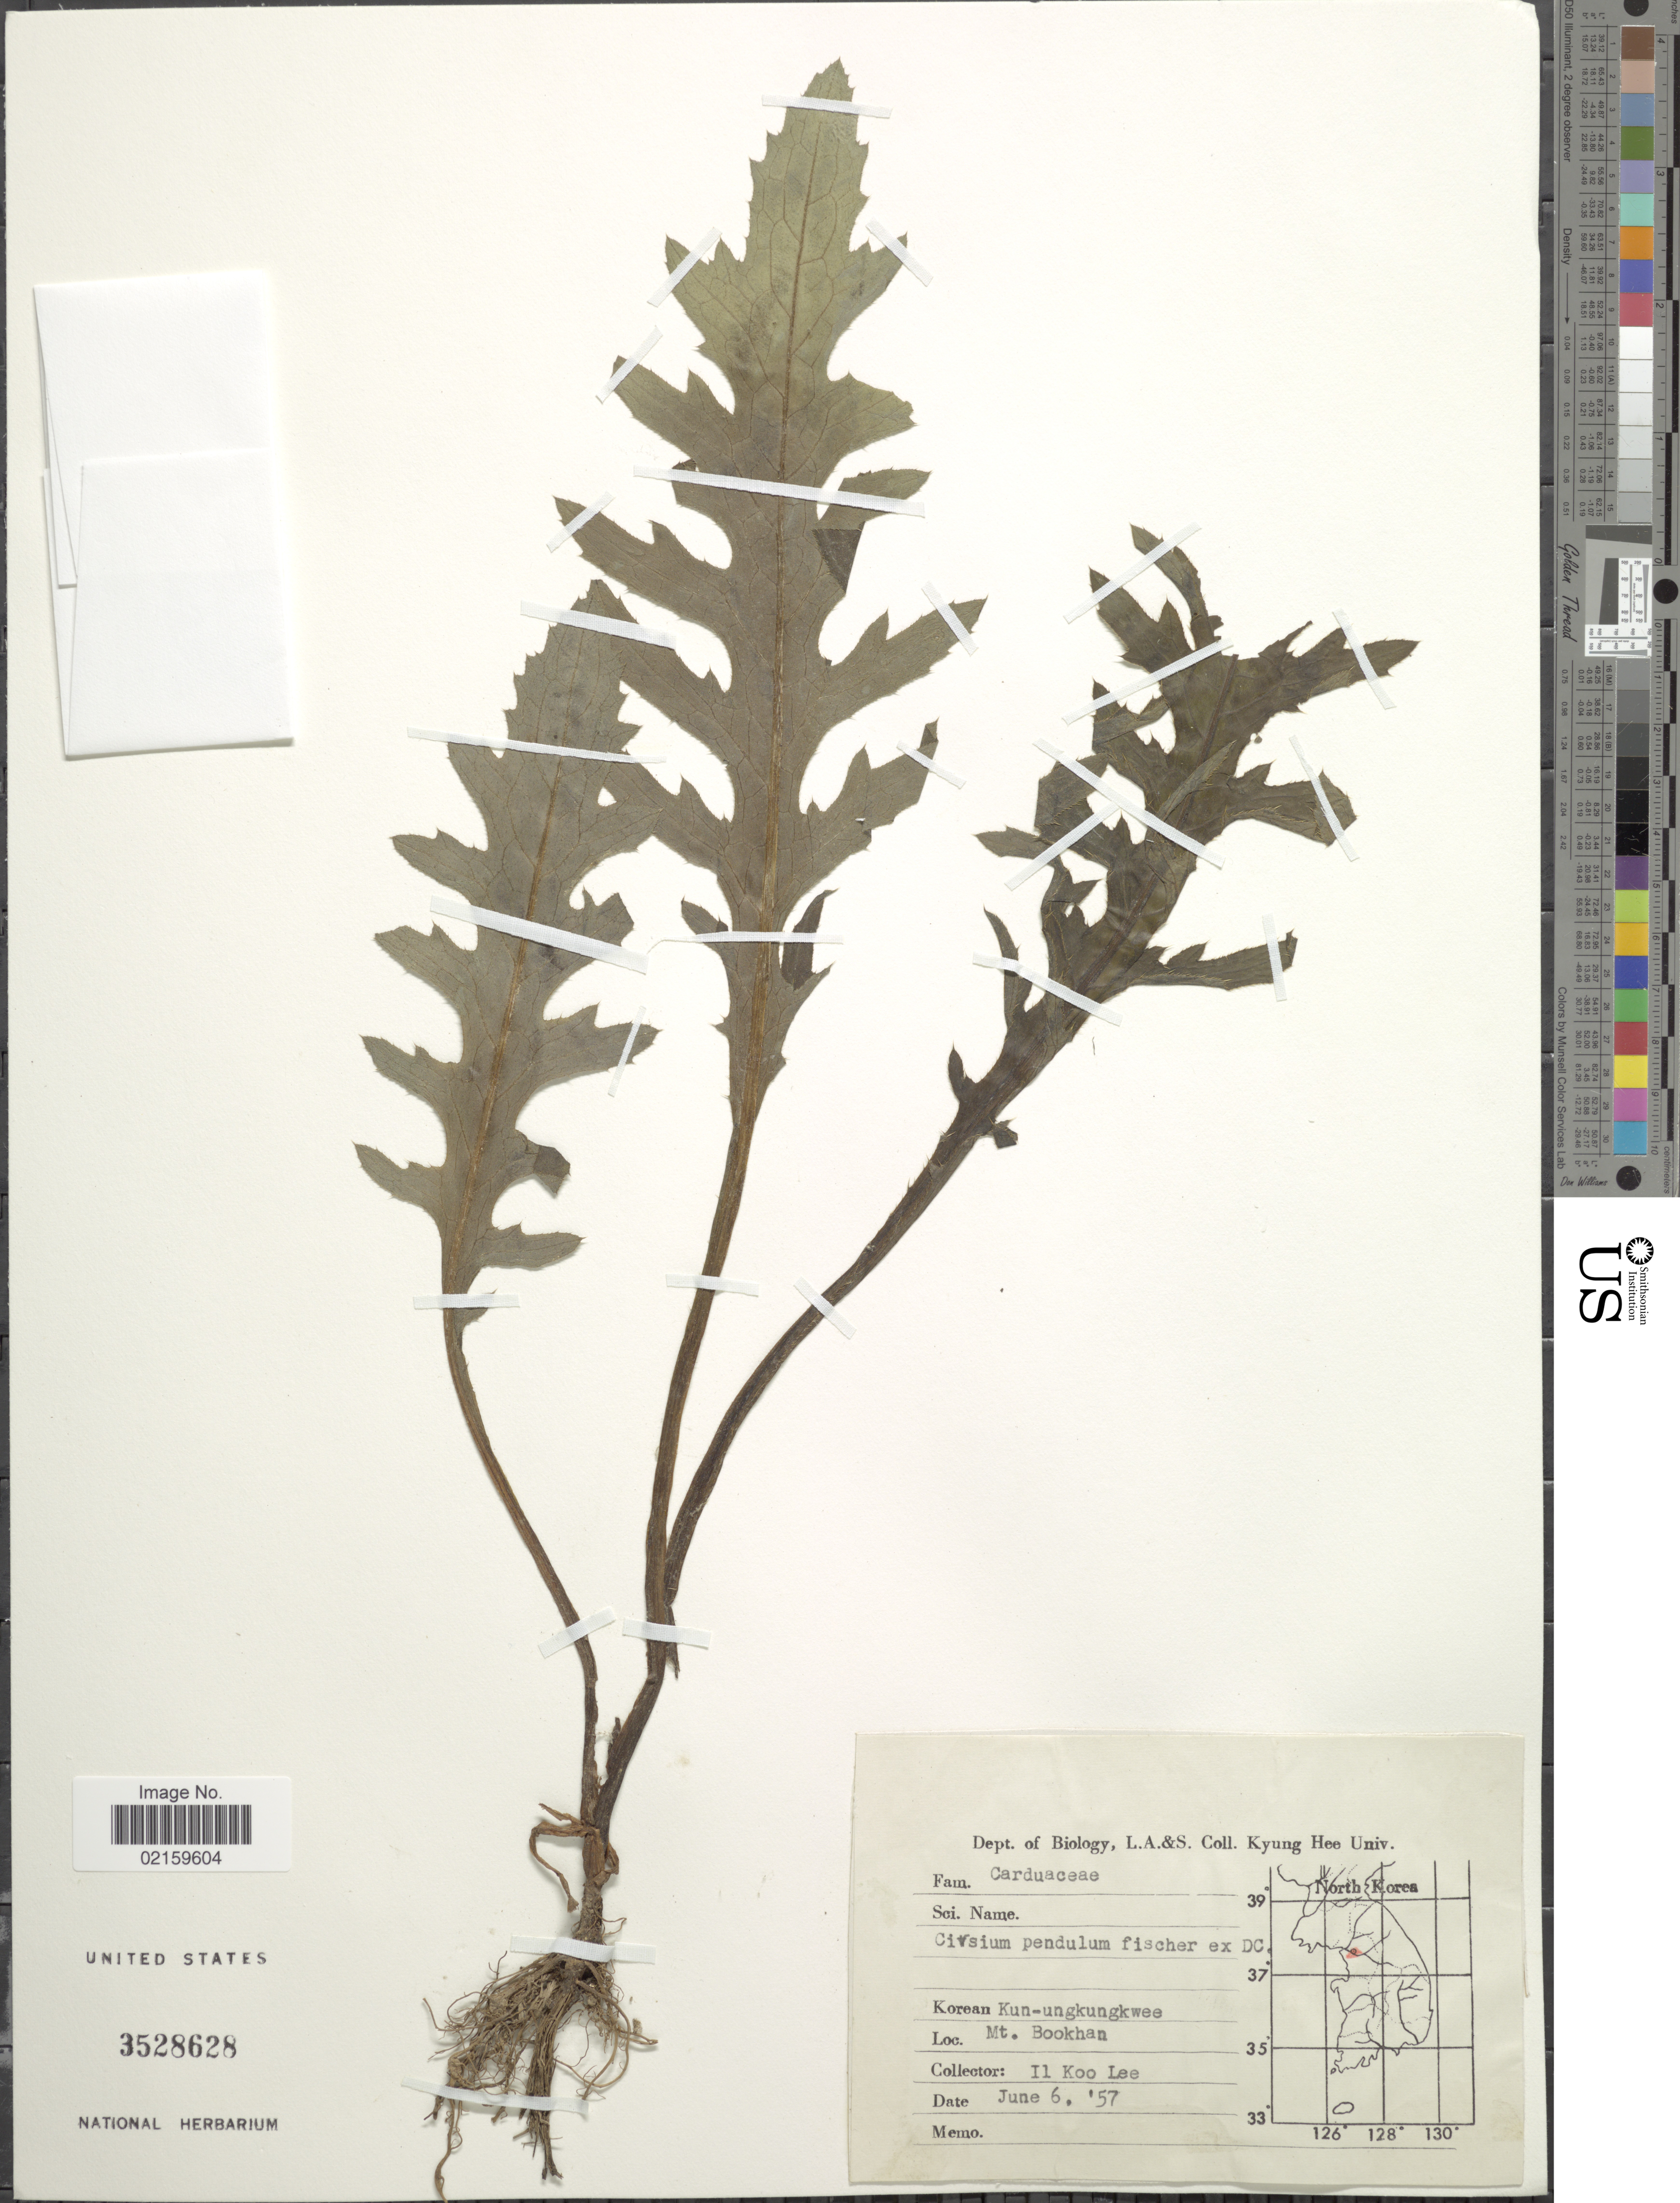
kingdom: Plantae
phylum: Tracheophyta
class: Magnoliopsida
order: Asterales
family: Asteraceae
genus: Cirsium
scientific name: Cirsium pendulum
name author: Fisch. ex DC.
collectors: Il-Ko Lee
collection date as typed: Transcribed d/m/y: 6/6/57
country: South Korea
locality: Mt. Bookhan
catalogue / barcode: US 3528628